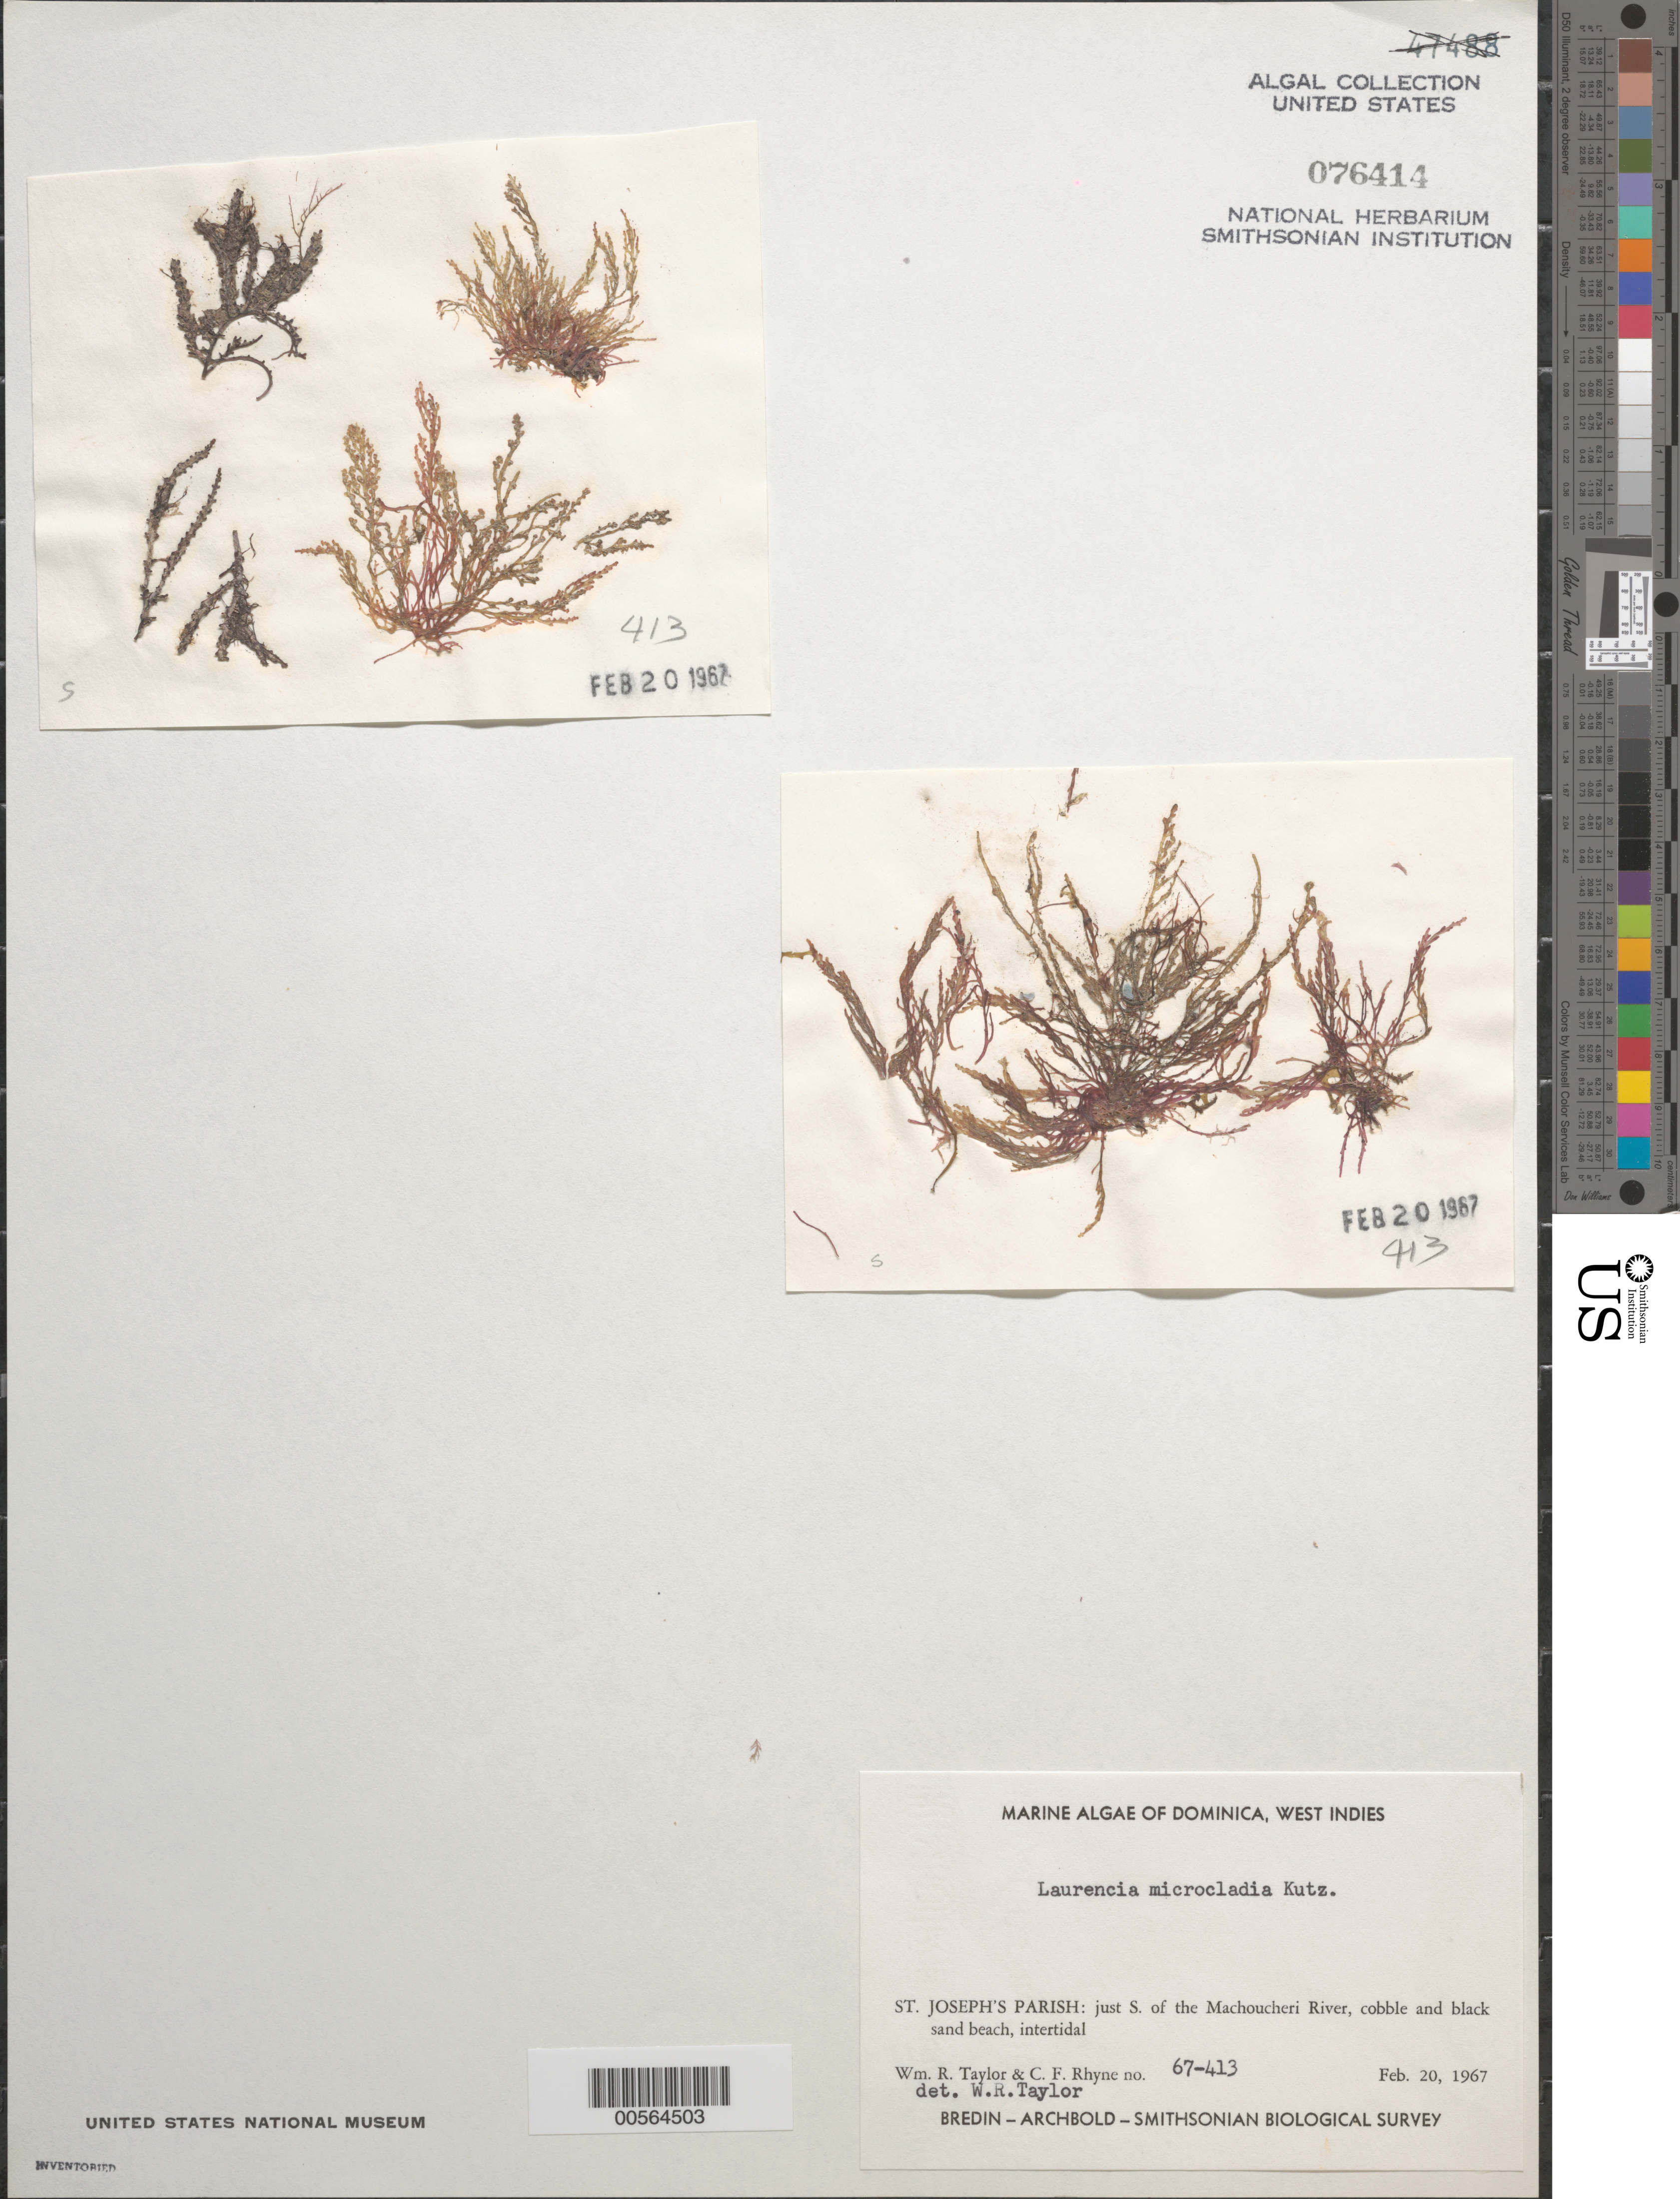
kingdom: Plantae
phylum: Rhodophyta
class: Florideophyceae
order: Ceramiales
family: Rhodomelaceae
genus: Laurencia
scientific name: Laurencia microcladia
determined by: Taylor, William R.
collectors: W. R. Taylor & C. Rhyne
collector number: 67-413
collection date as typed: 20 Feb 1967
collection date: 1967-02-20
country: Dominica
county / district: St. Joseph's Parish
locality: Just south of Machoucheri River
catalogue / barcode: US 76414